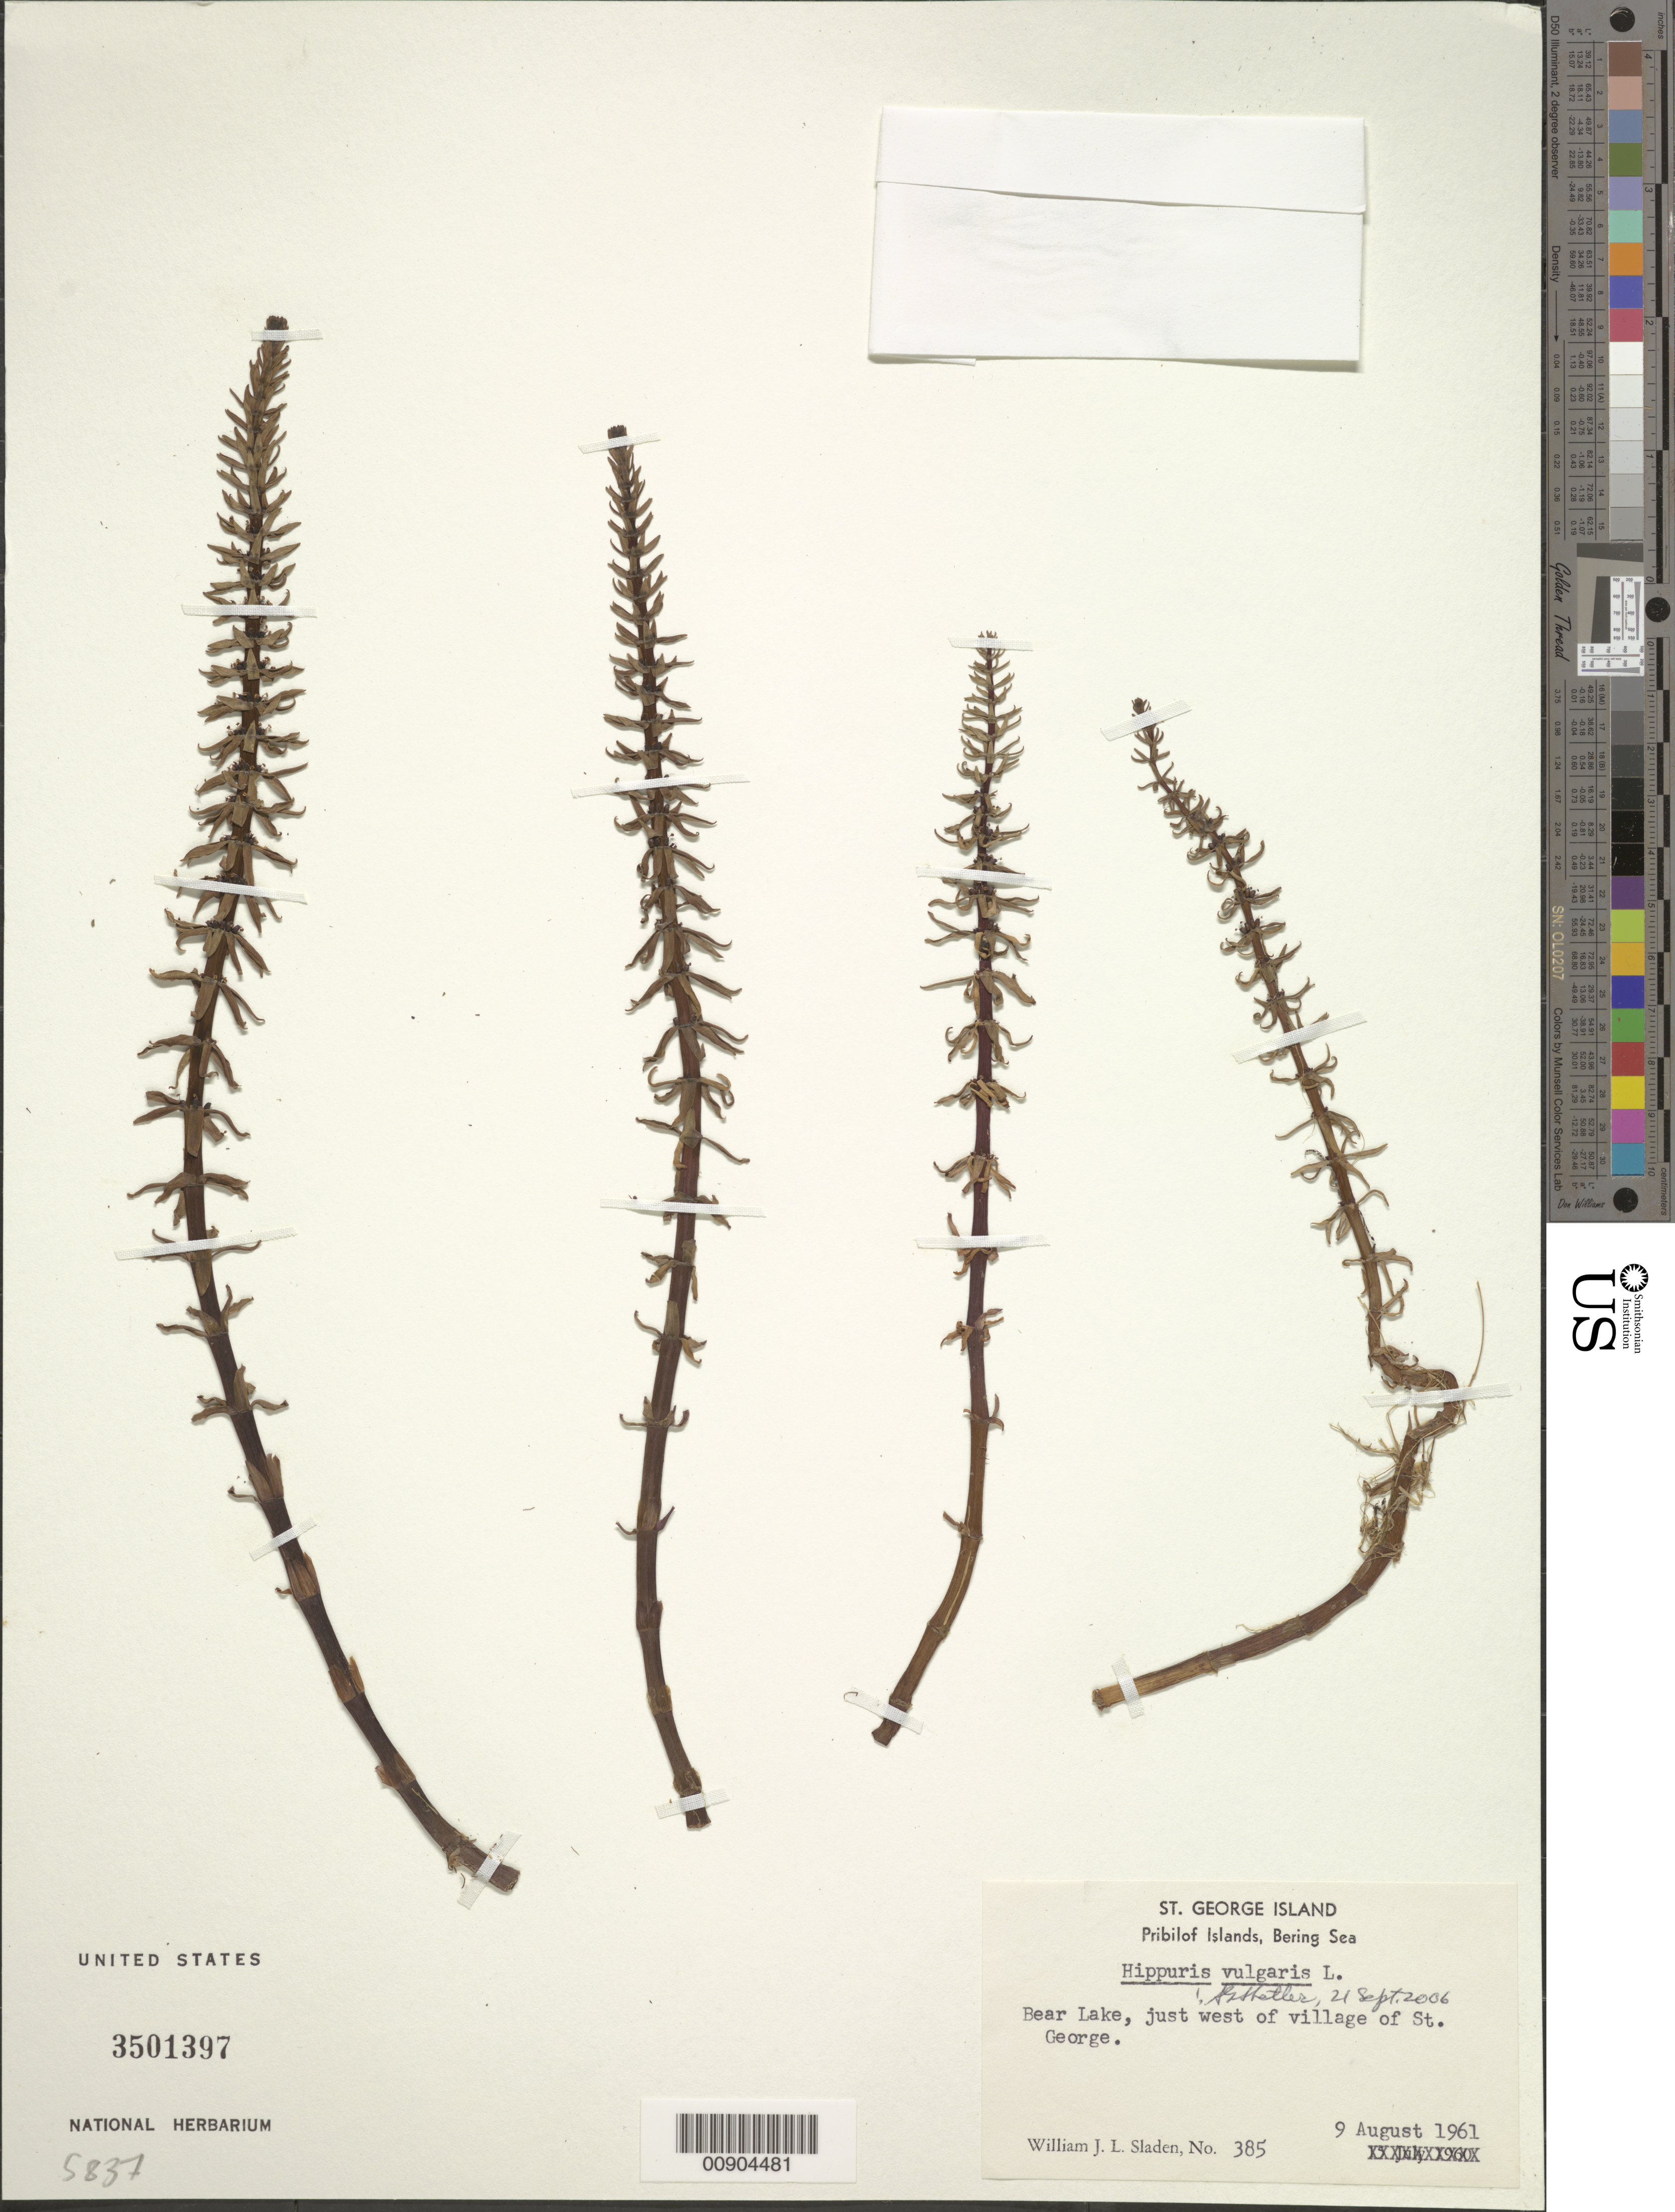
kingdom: Plantae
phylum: Tracheophyta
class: Magnoliopsida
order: Lamiales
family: Plantaginaceae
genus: Hippuris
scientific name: Hippuris vulgaris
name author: L.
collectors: W. Sladen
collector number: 385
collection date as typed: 09 Aug 1961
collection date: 1961-08-09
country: United States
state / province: Alaska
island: St. George Island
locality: St. George Island. Bear Lake, just west of village of St. George., Bering Sea, Pribilof Islands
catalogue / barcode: US 3501397